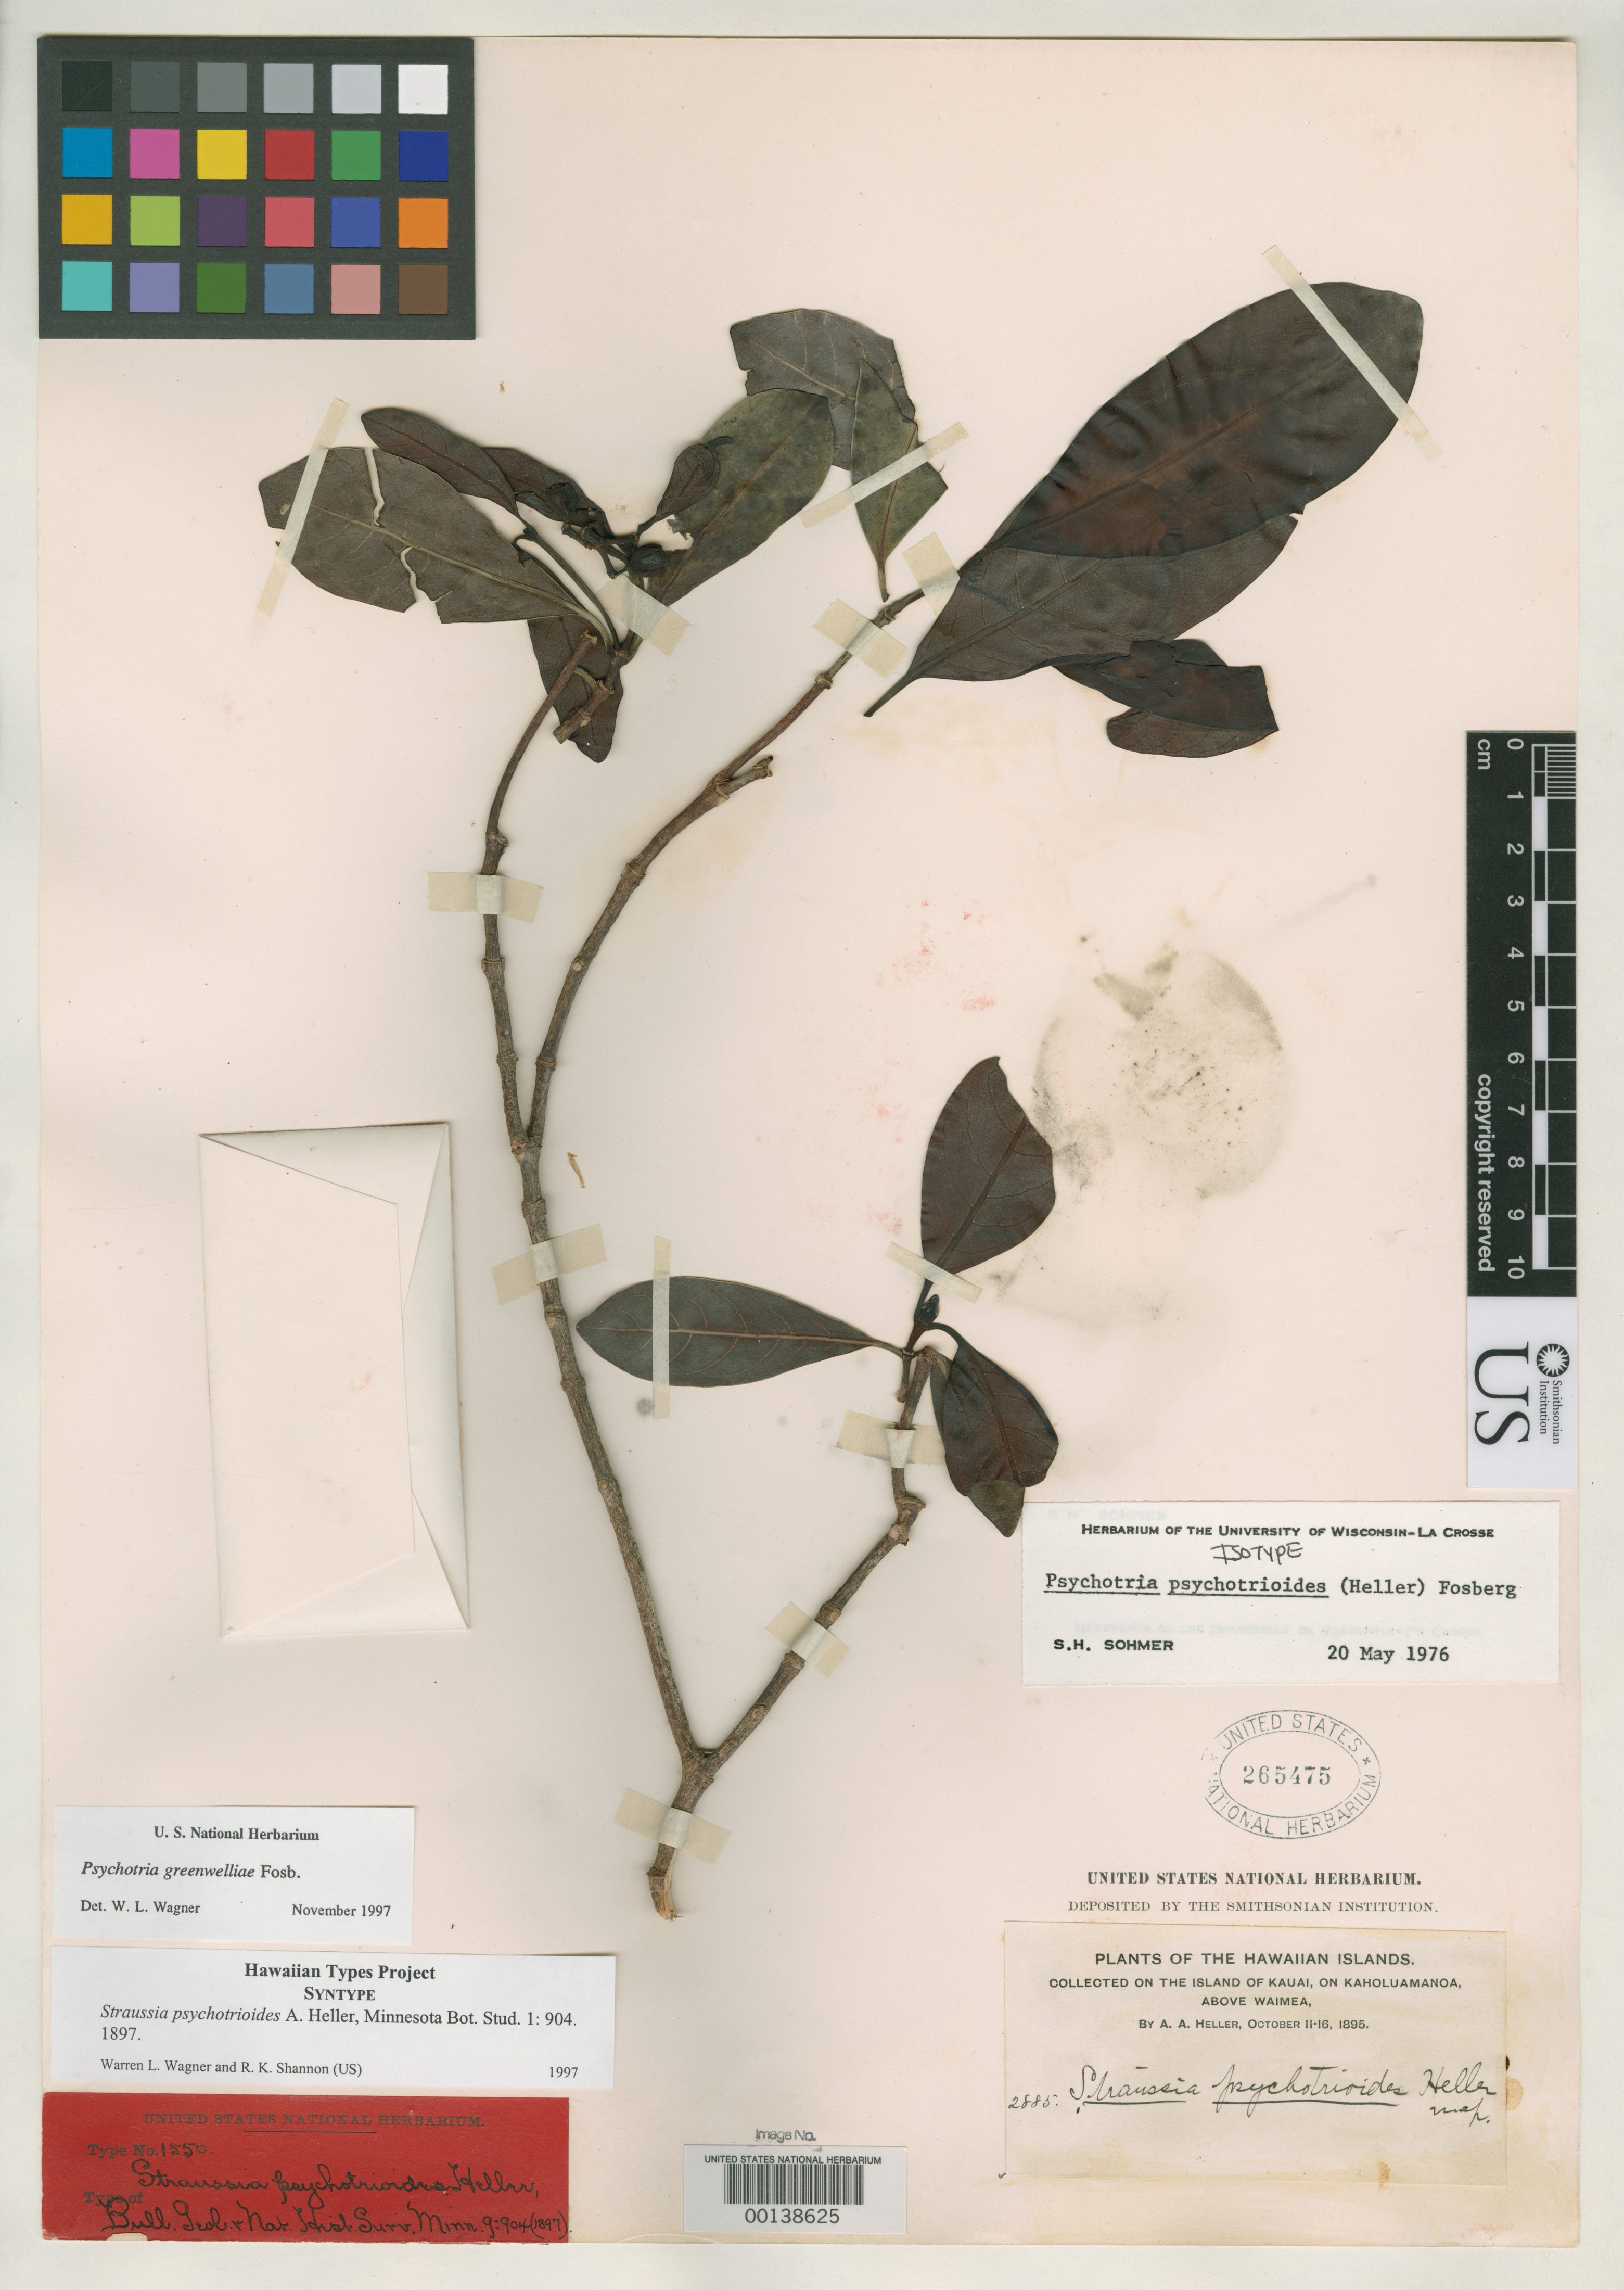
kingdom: Plantae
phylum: Tracheophyta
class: Magnoliopsida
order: Gentianales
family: Rubiaceae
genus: Straussia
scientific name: Straussia psychotrioides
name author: A. Heller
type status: Syntype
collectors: A. A. Heller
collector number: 2885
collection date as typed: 11 Oct 1895 to 16 Oct 1895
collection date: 1895-10-11/1895-10-16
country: United States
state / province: Hawaii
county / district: Kauai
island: Kaua'i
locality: On Kaholuamanoa, above Waimea.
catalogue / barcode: US 265475